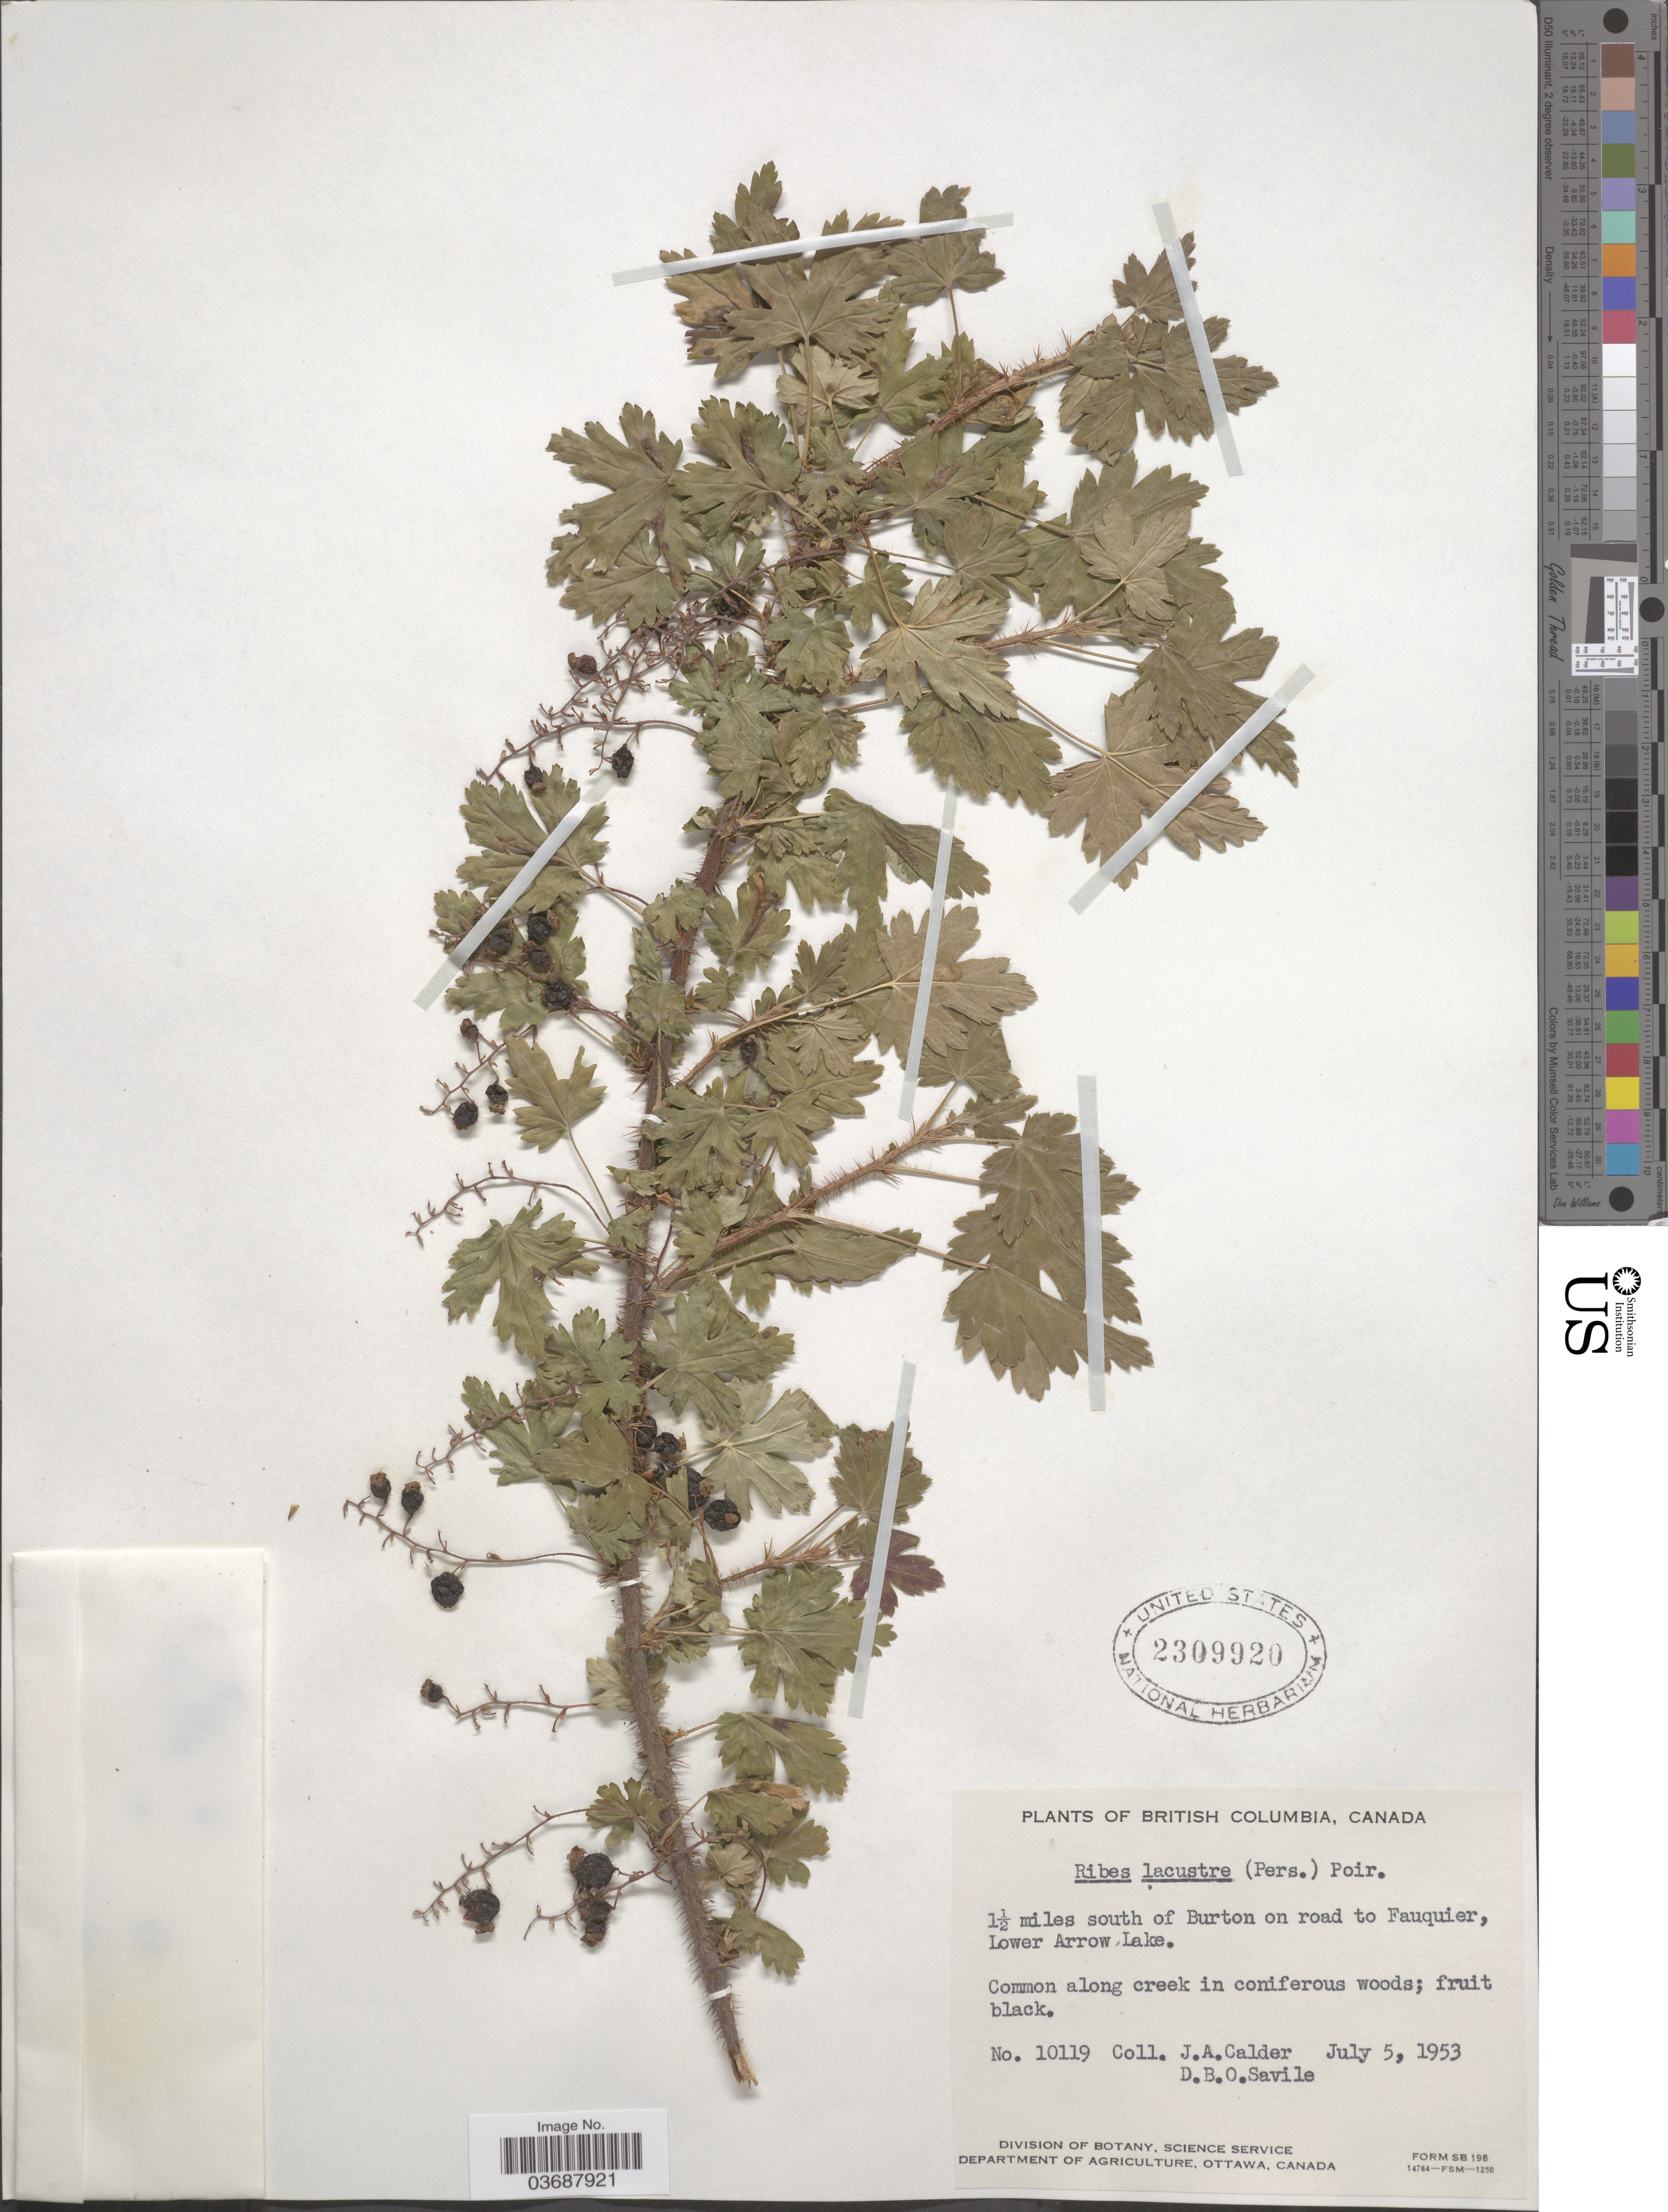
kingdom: Plantae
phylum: Tracheophyta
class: Magnoliopsida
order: Saxifragales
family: Grossulariaceae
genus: Ribes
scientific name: Ribes lacustre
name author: (Pers.) Poir.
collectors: J. A. Calder & D. Savile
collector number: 10119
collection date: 1953-07-05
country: Canada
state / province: British Columbia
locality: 1½ miles south of Burton on road to Fauquier, Lower Arrow Lake.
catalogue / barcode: US 2309920